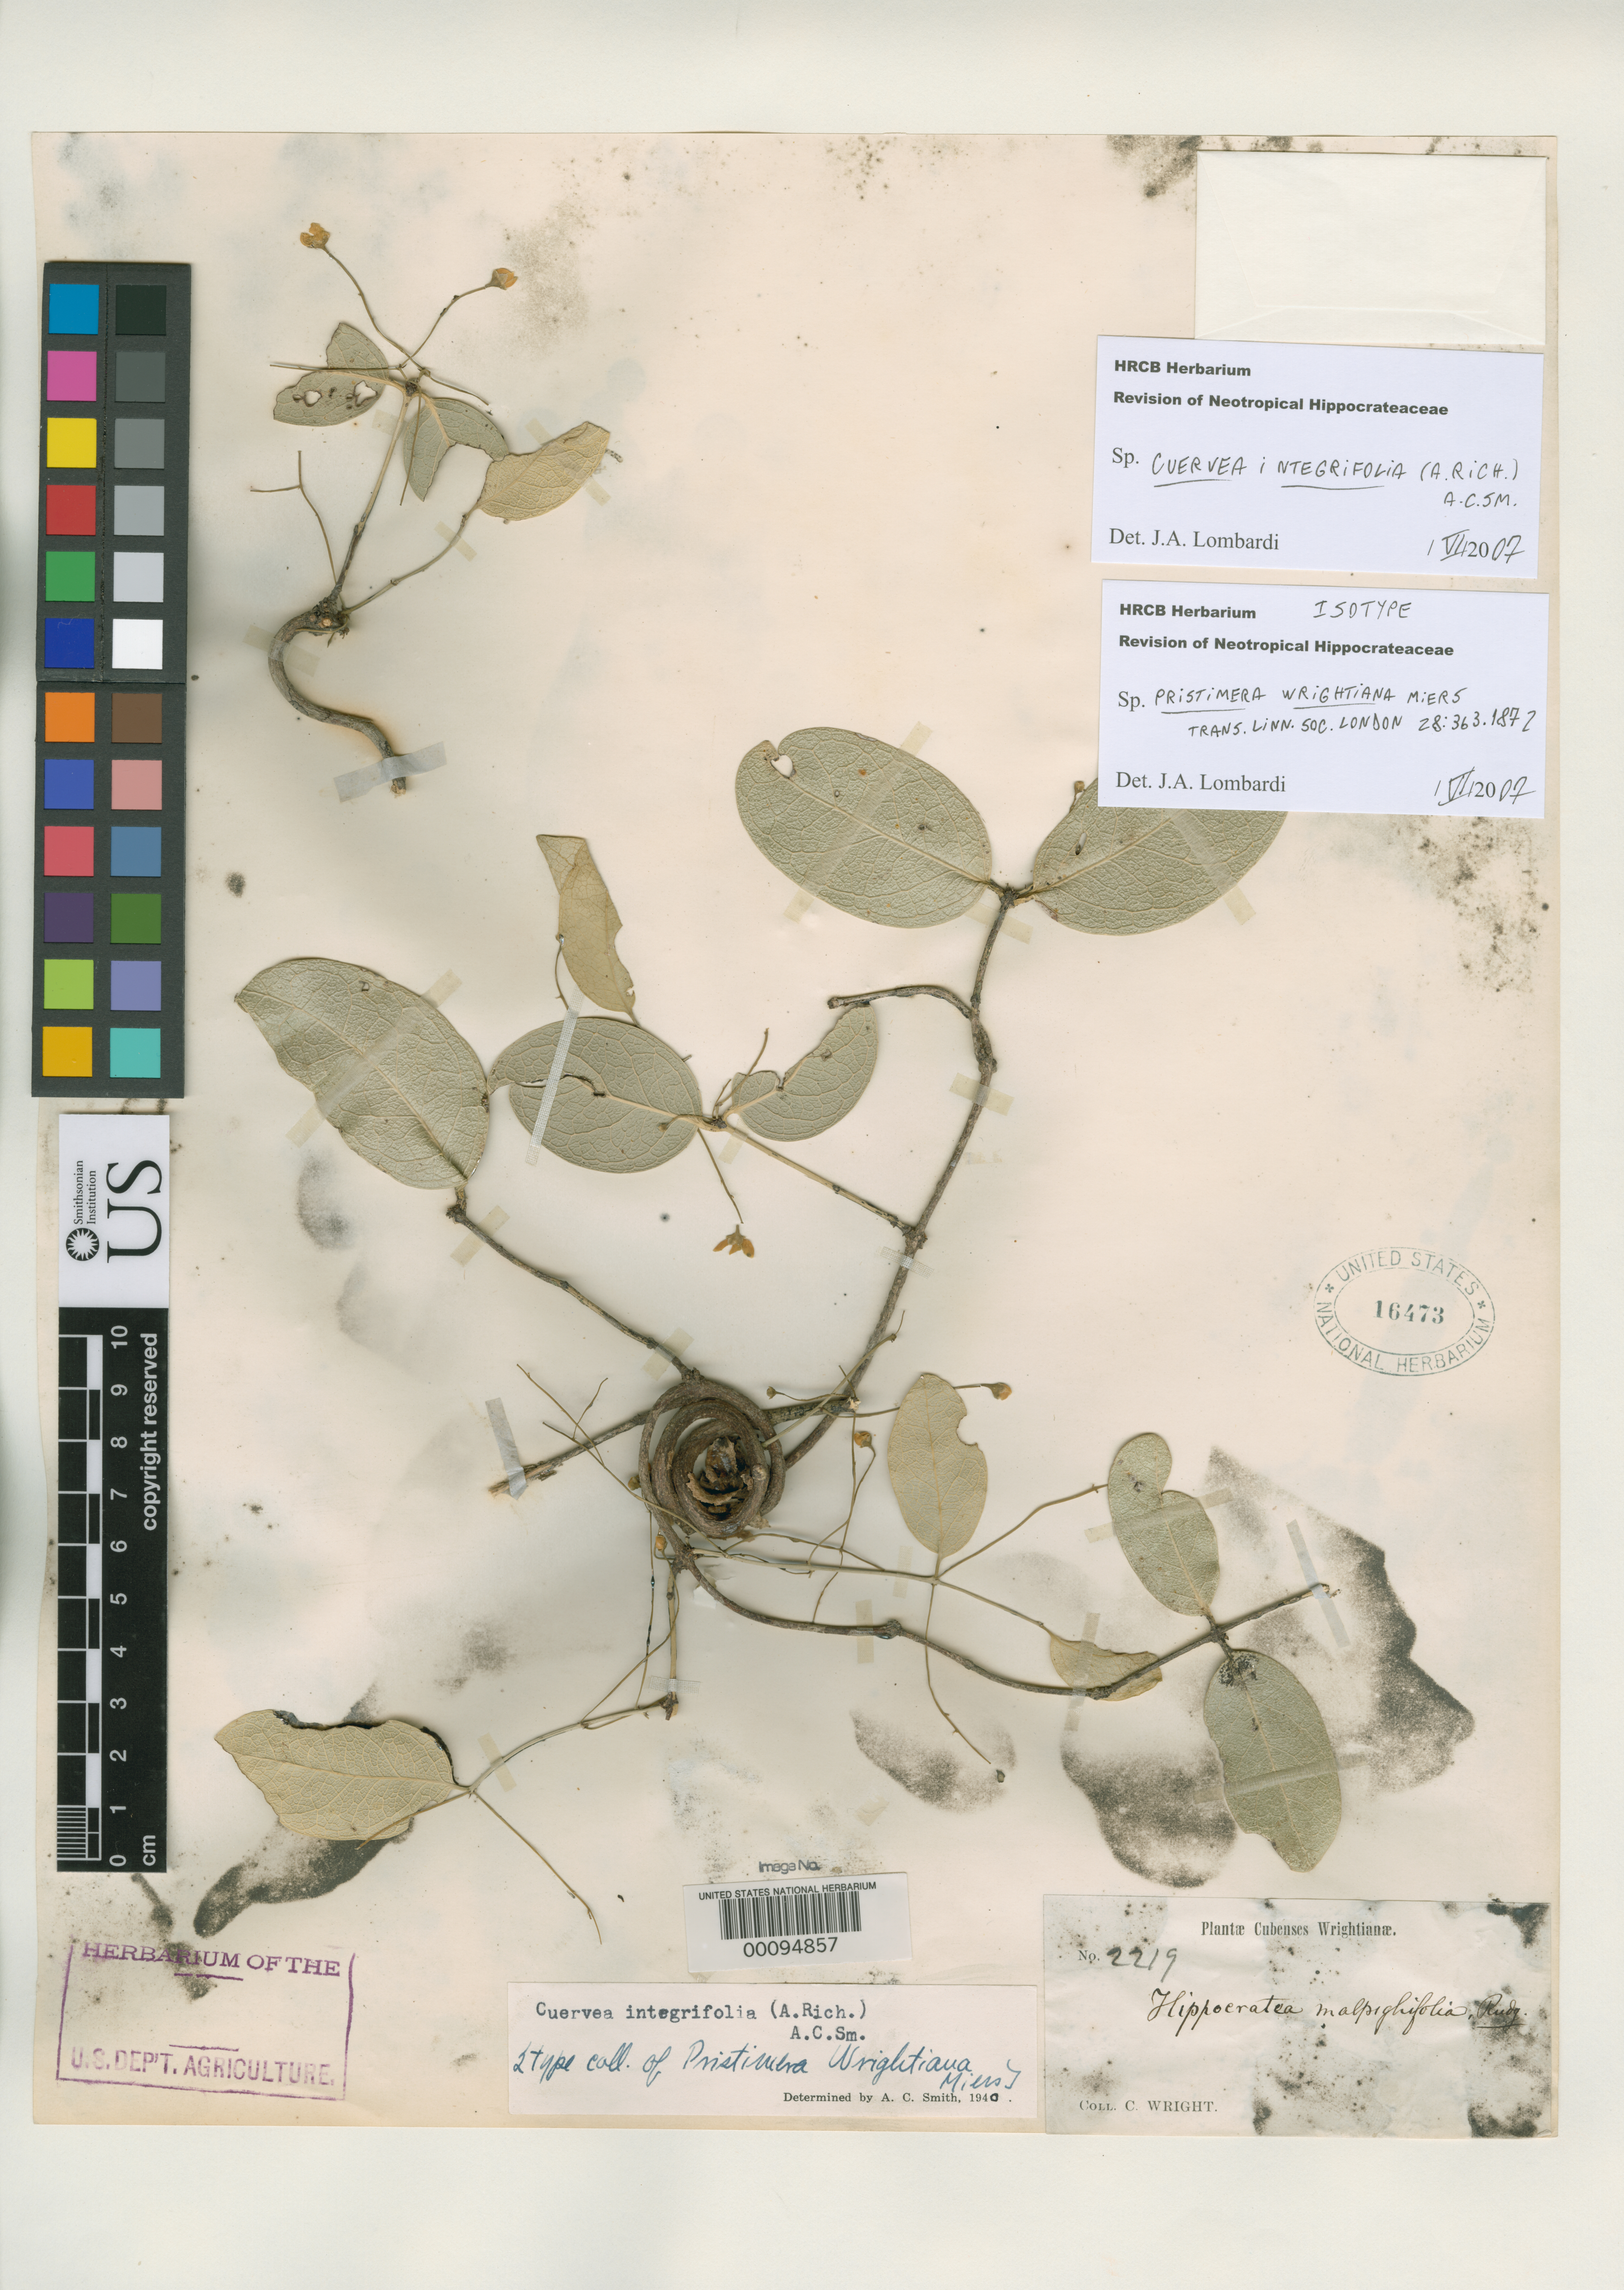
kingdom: Plantae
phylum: Tracheophyta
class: Magnoliopsida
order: Celastrales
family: Celastraceae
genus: Pristimera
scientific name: Pristimera wrightiana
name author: Miers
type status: Isotype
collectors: C. Wright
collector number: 2219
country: Cuba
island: Greater Antilles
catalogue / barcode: US 16473